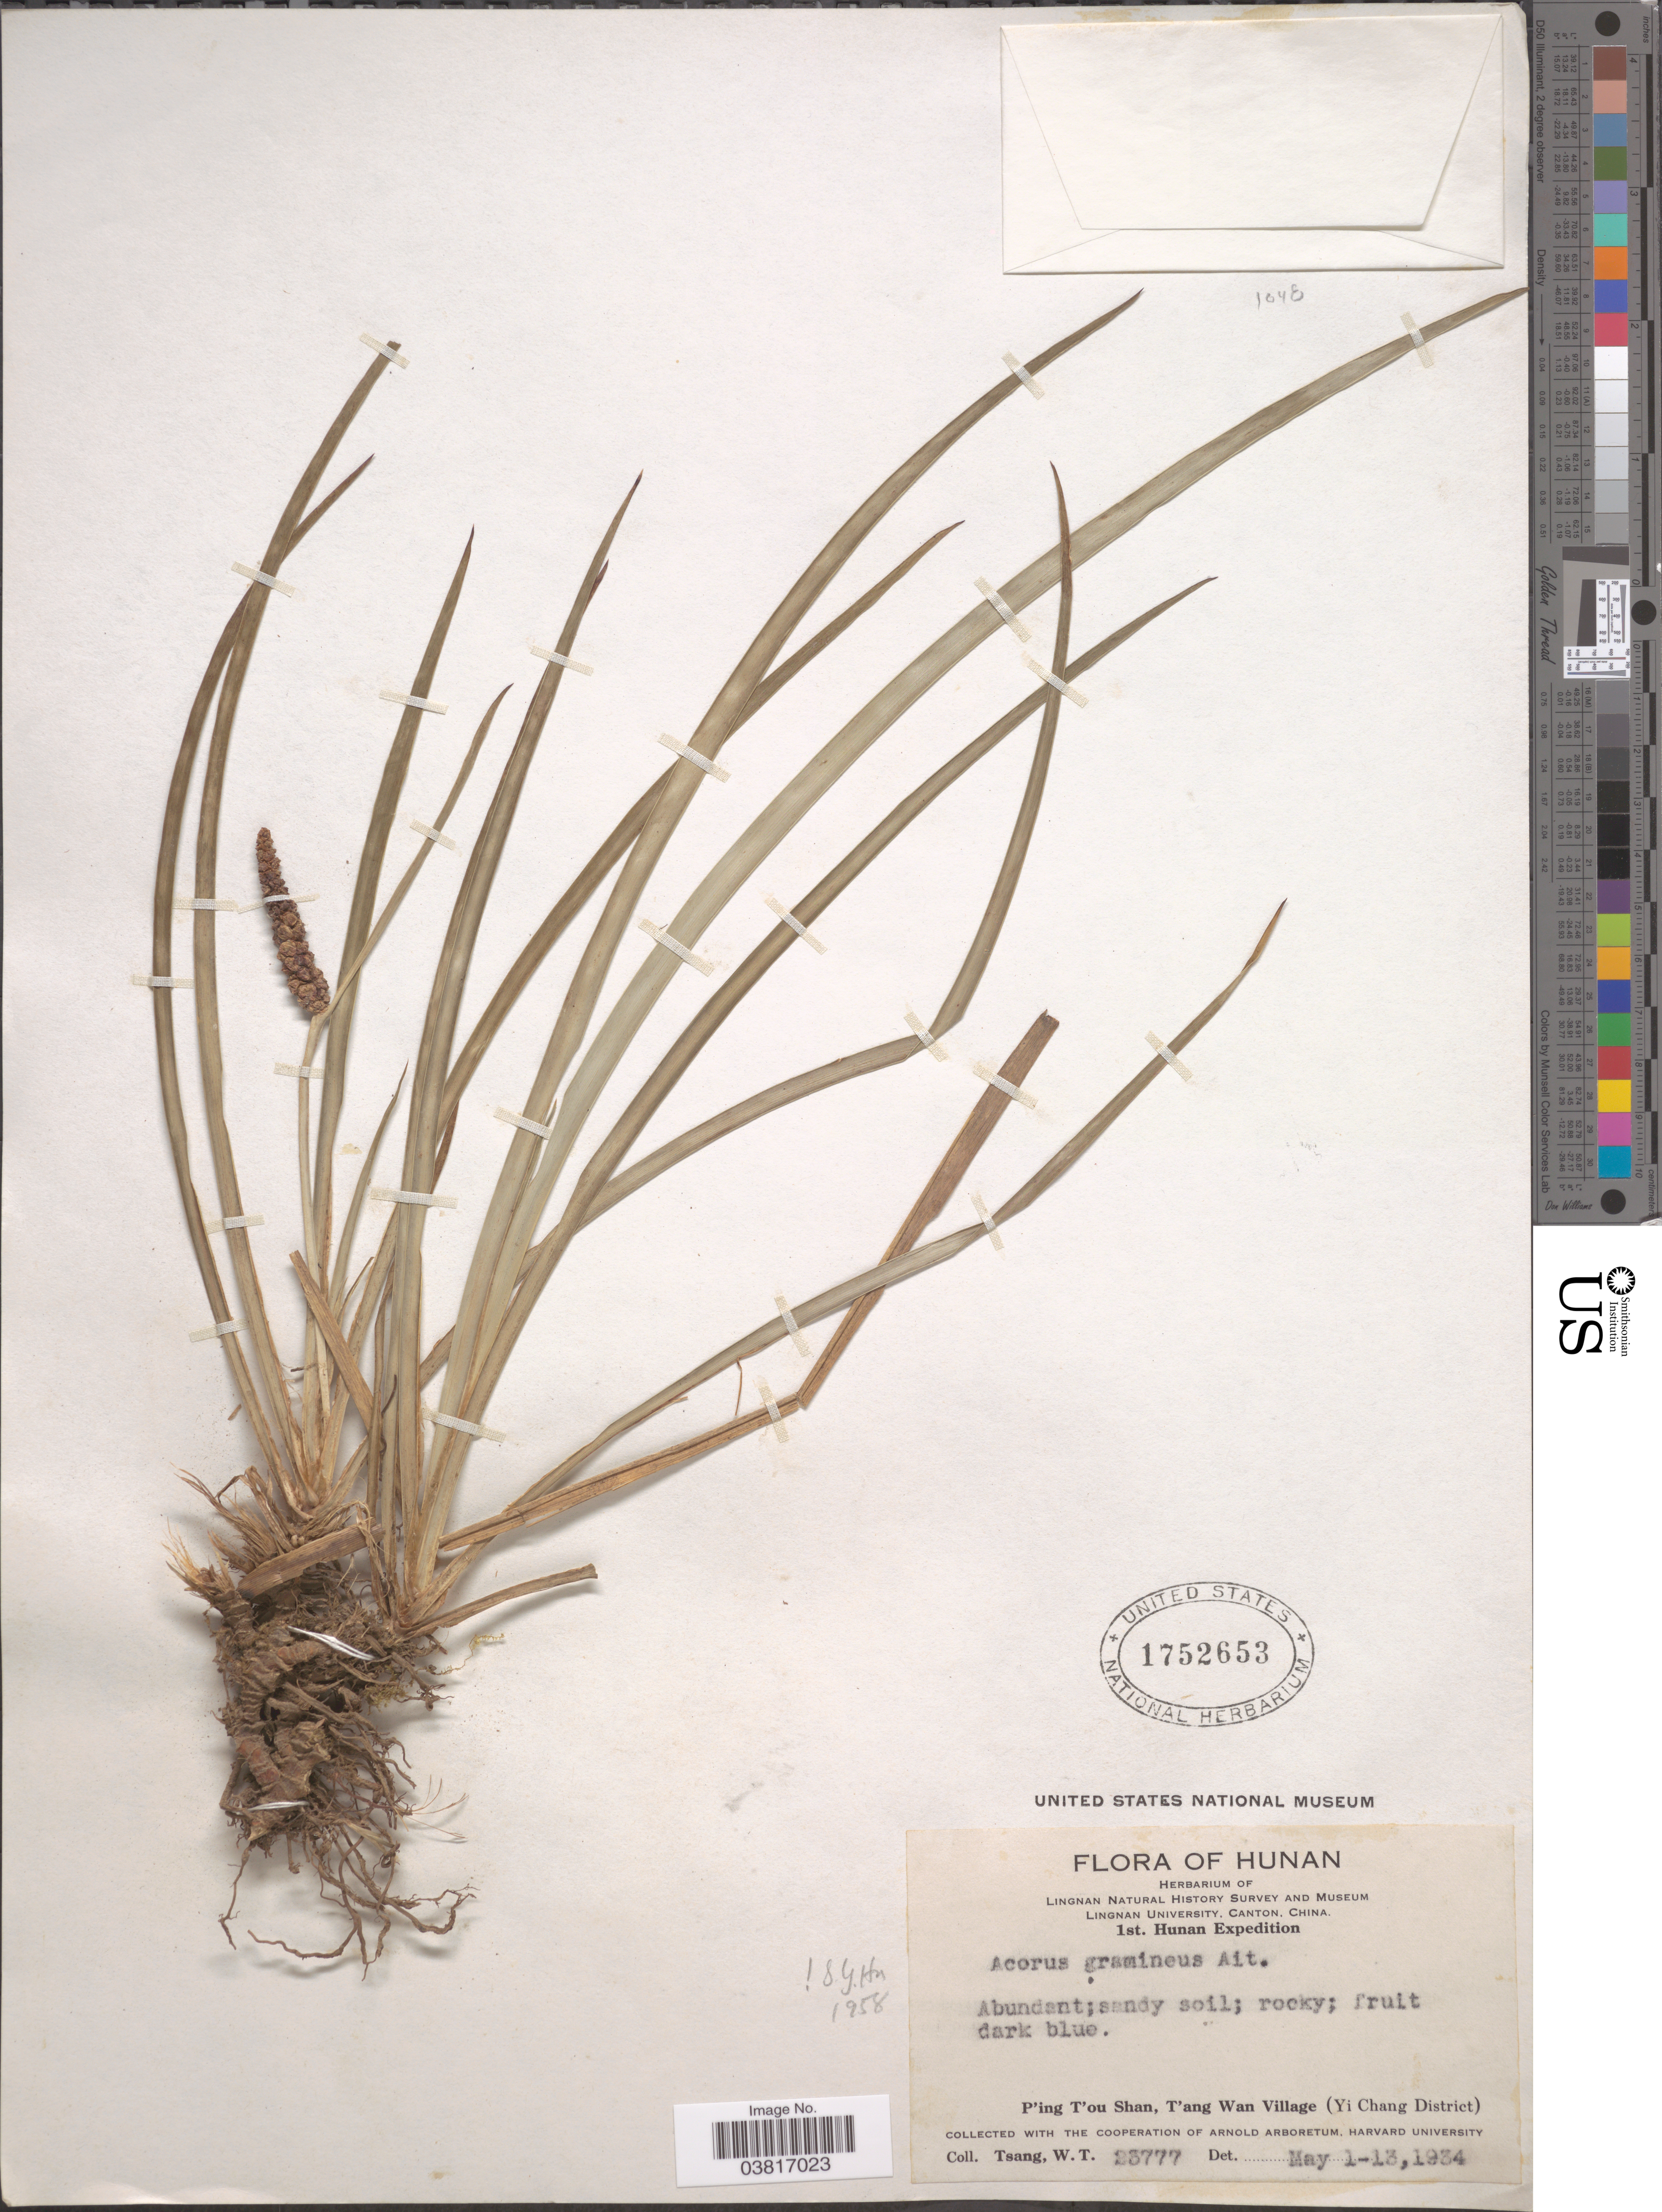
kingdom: Plantae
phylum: Tracheophyta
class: Liliopsida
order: Acorales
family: Acoraceae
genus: Acorus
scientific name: Acorus gramineus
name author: Sol. ex Aiton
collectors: W. T. Tsang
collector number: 23777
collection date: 1934-05-01/1934-05-13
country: China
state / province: Hunan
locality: P'ing T'ou Shan, T'ang Wan Village (Yi Chang District).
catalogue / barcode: US 1752653